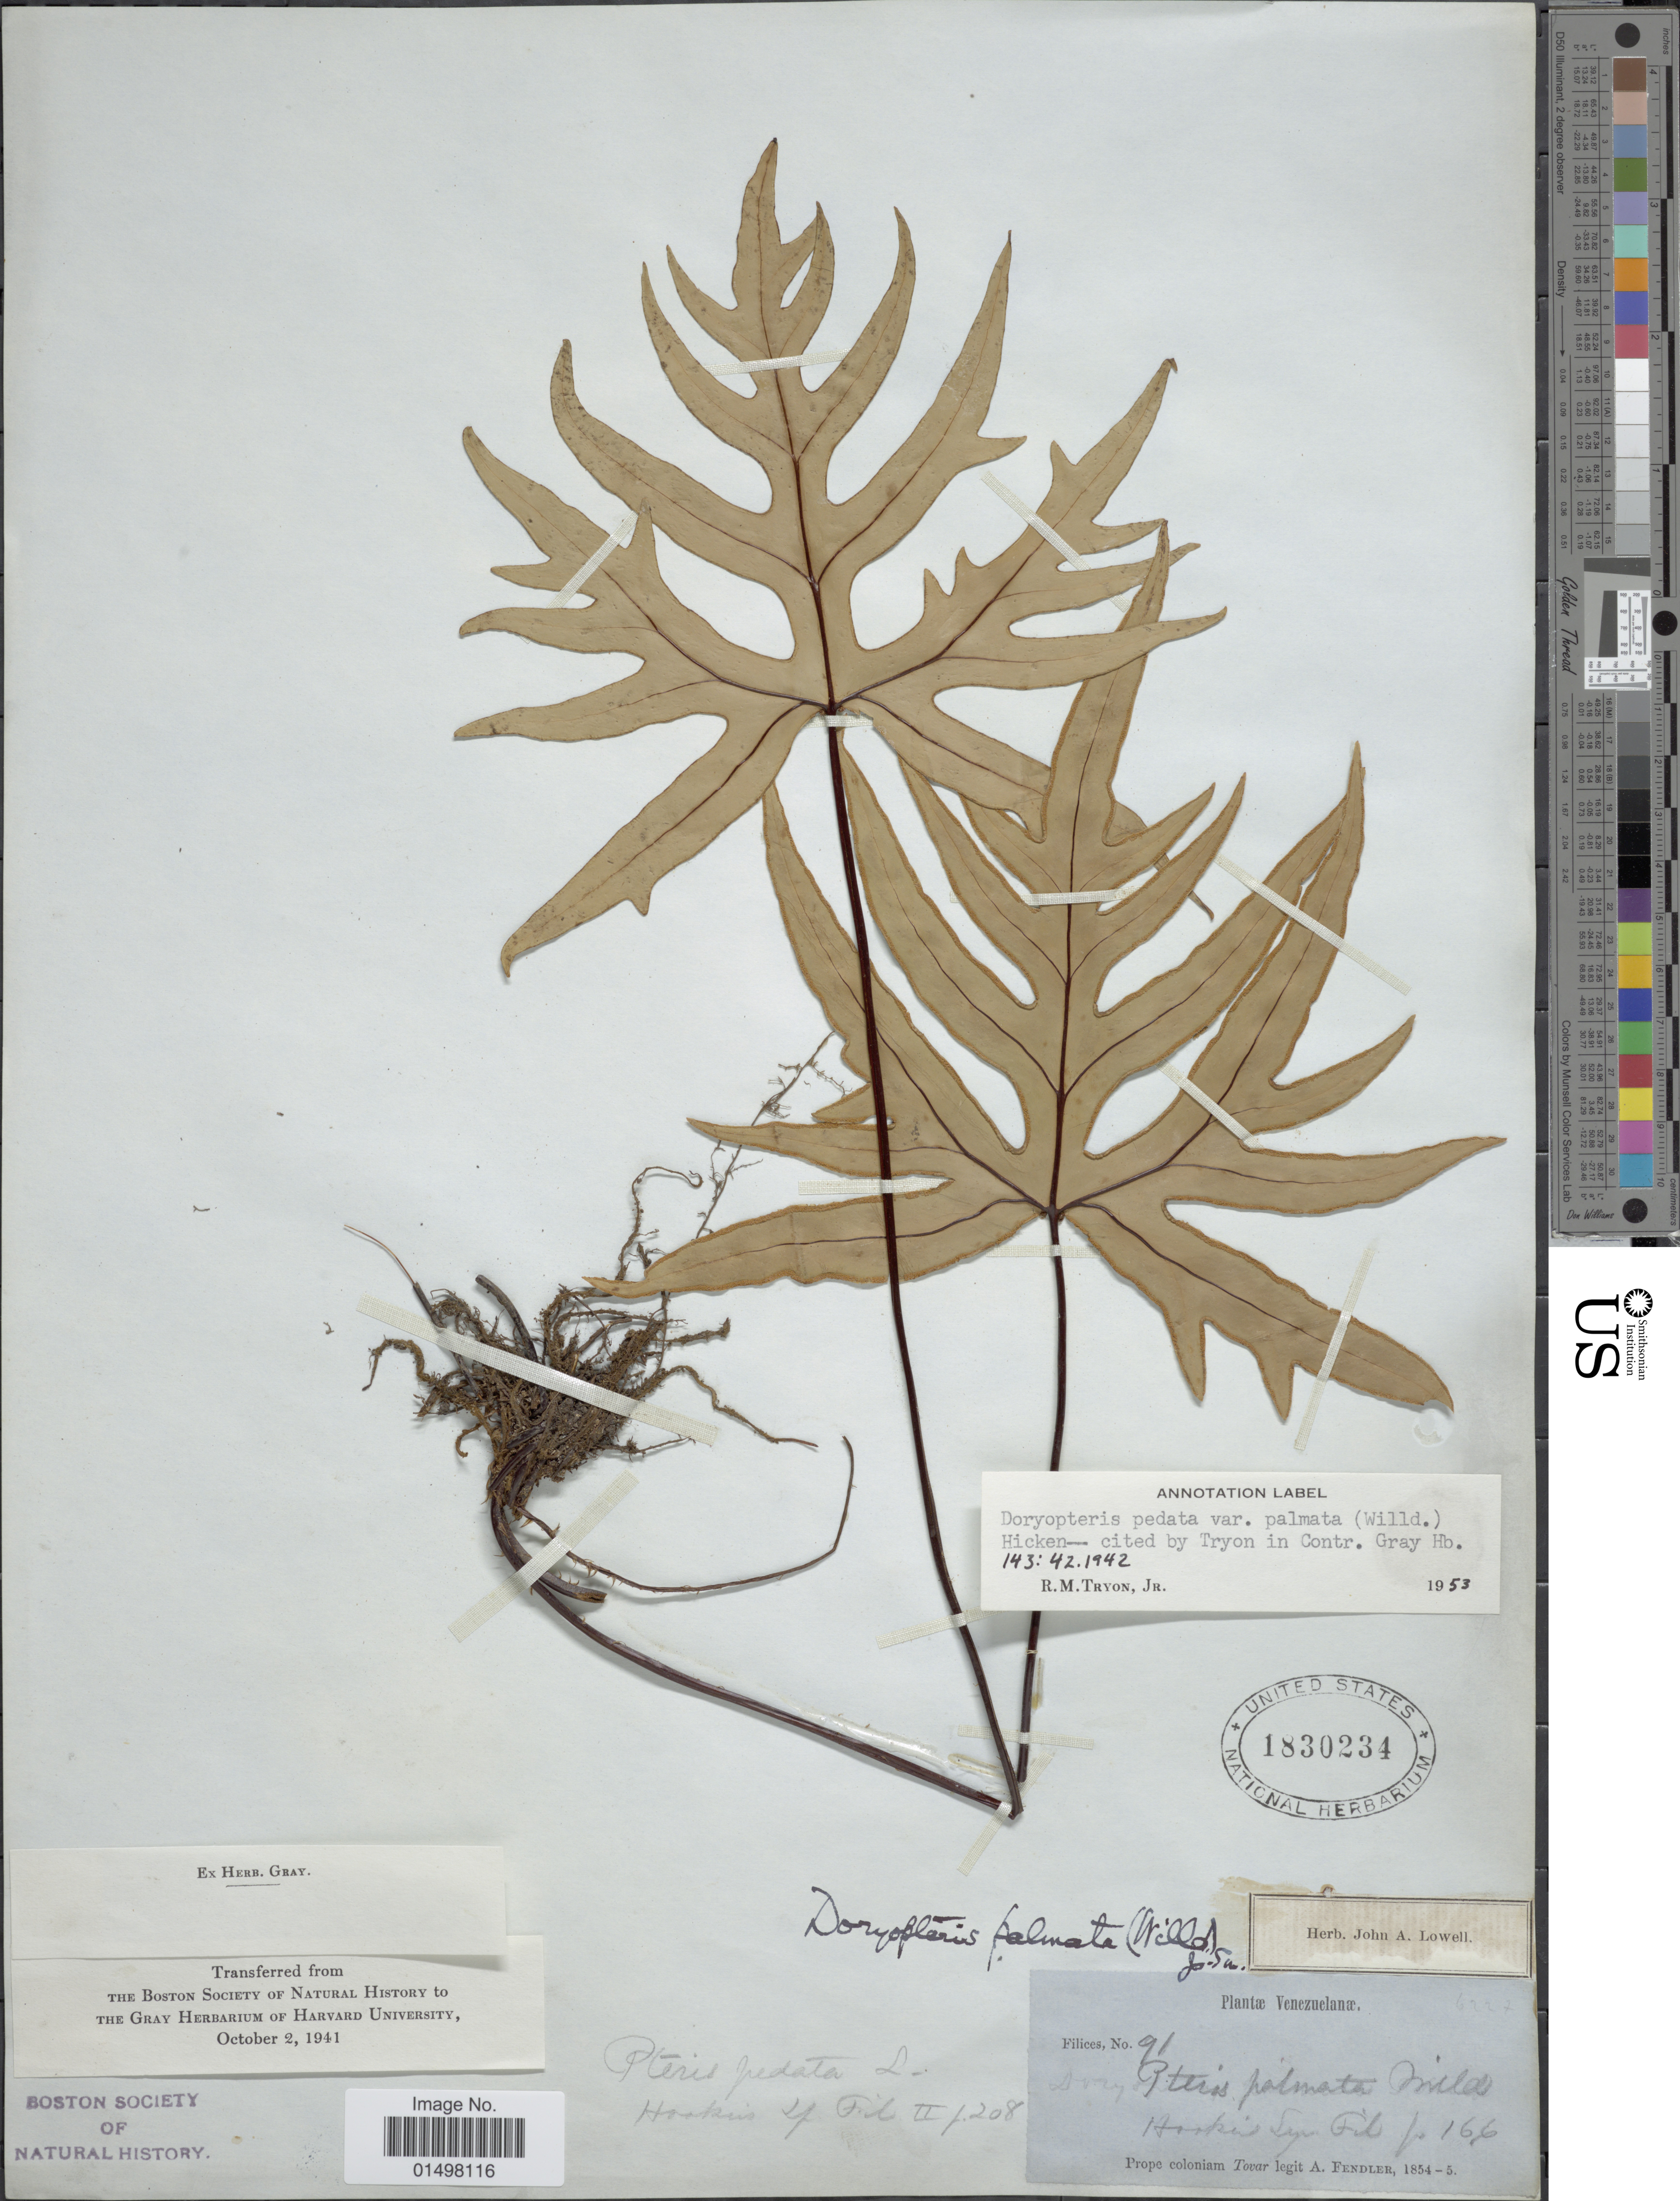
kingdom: Plantae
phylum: Tracheophyta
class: Polypodiopsida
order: Polypodiales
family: Pteridaceae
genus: Doryopteris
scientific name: Doryopteris pedata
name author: (L.) Fée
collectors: A. Fendler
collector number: Filices 91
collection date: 1854/1855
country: Venezuela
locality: Venezuelanae. Hookin Lym Fil p 166. Prope coloniam Tovar.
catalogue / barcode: US 1830234